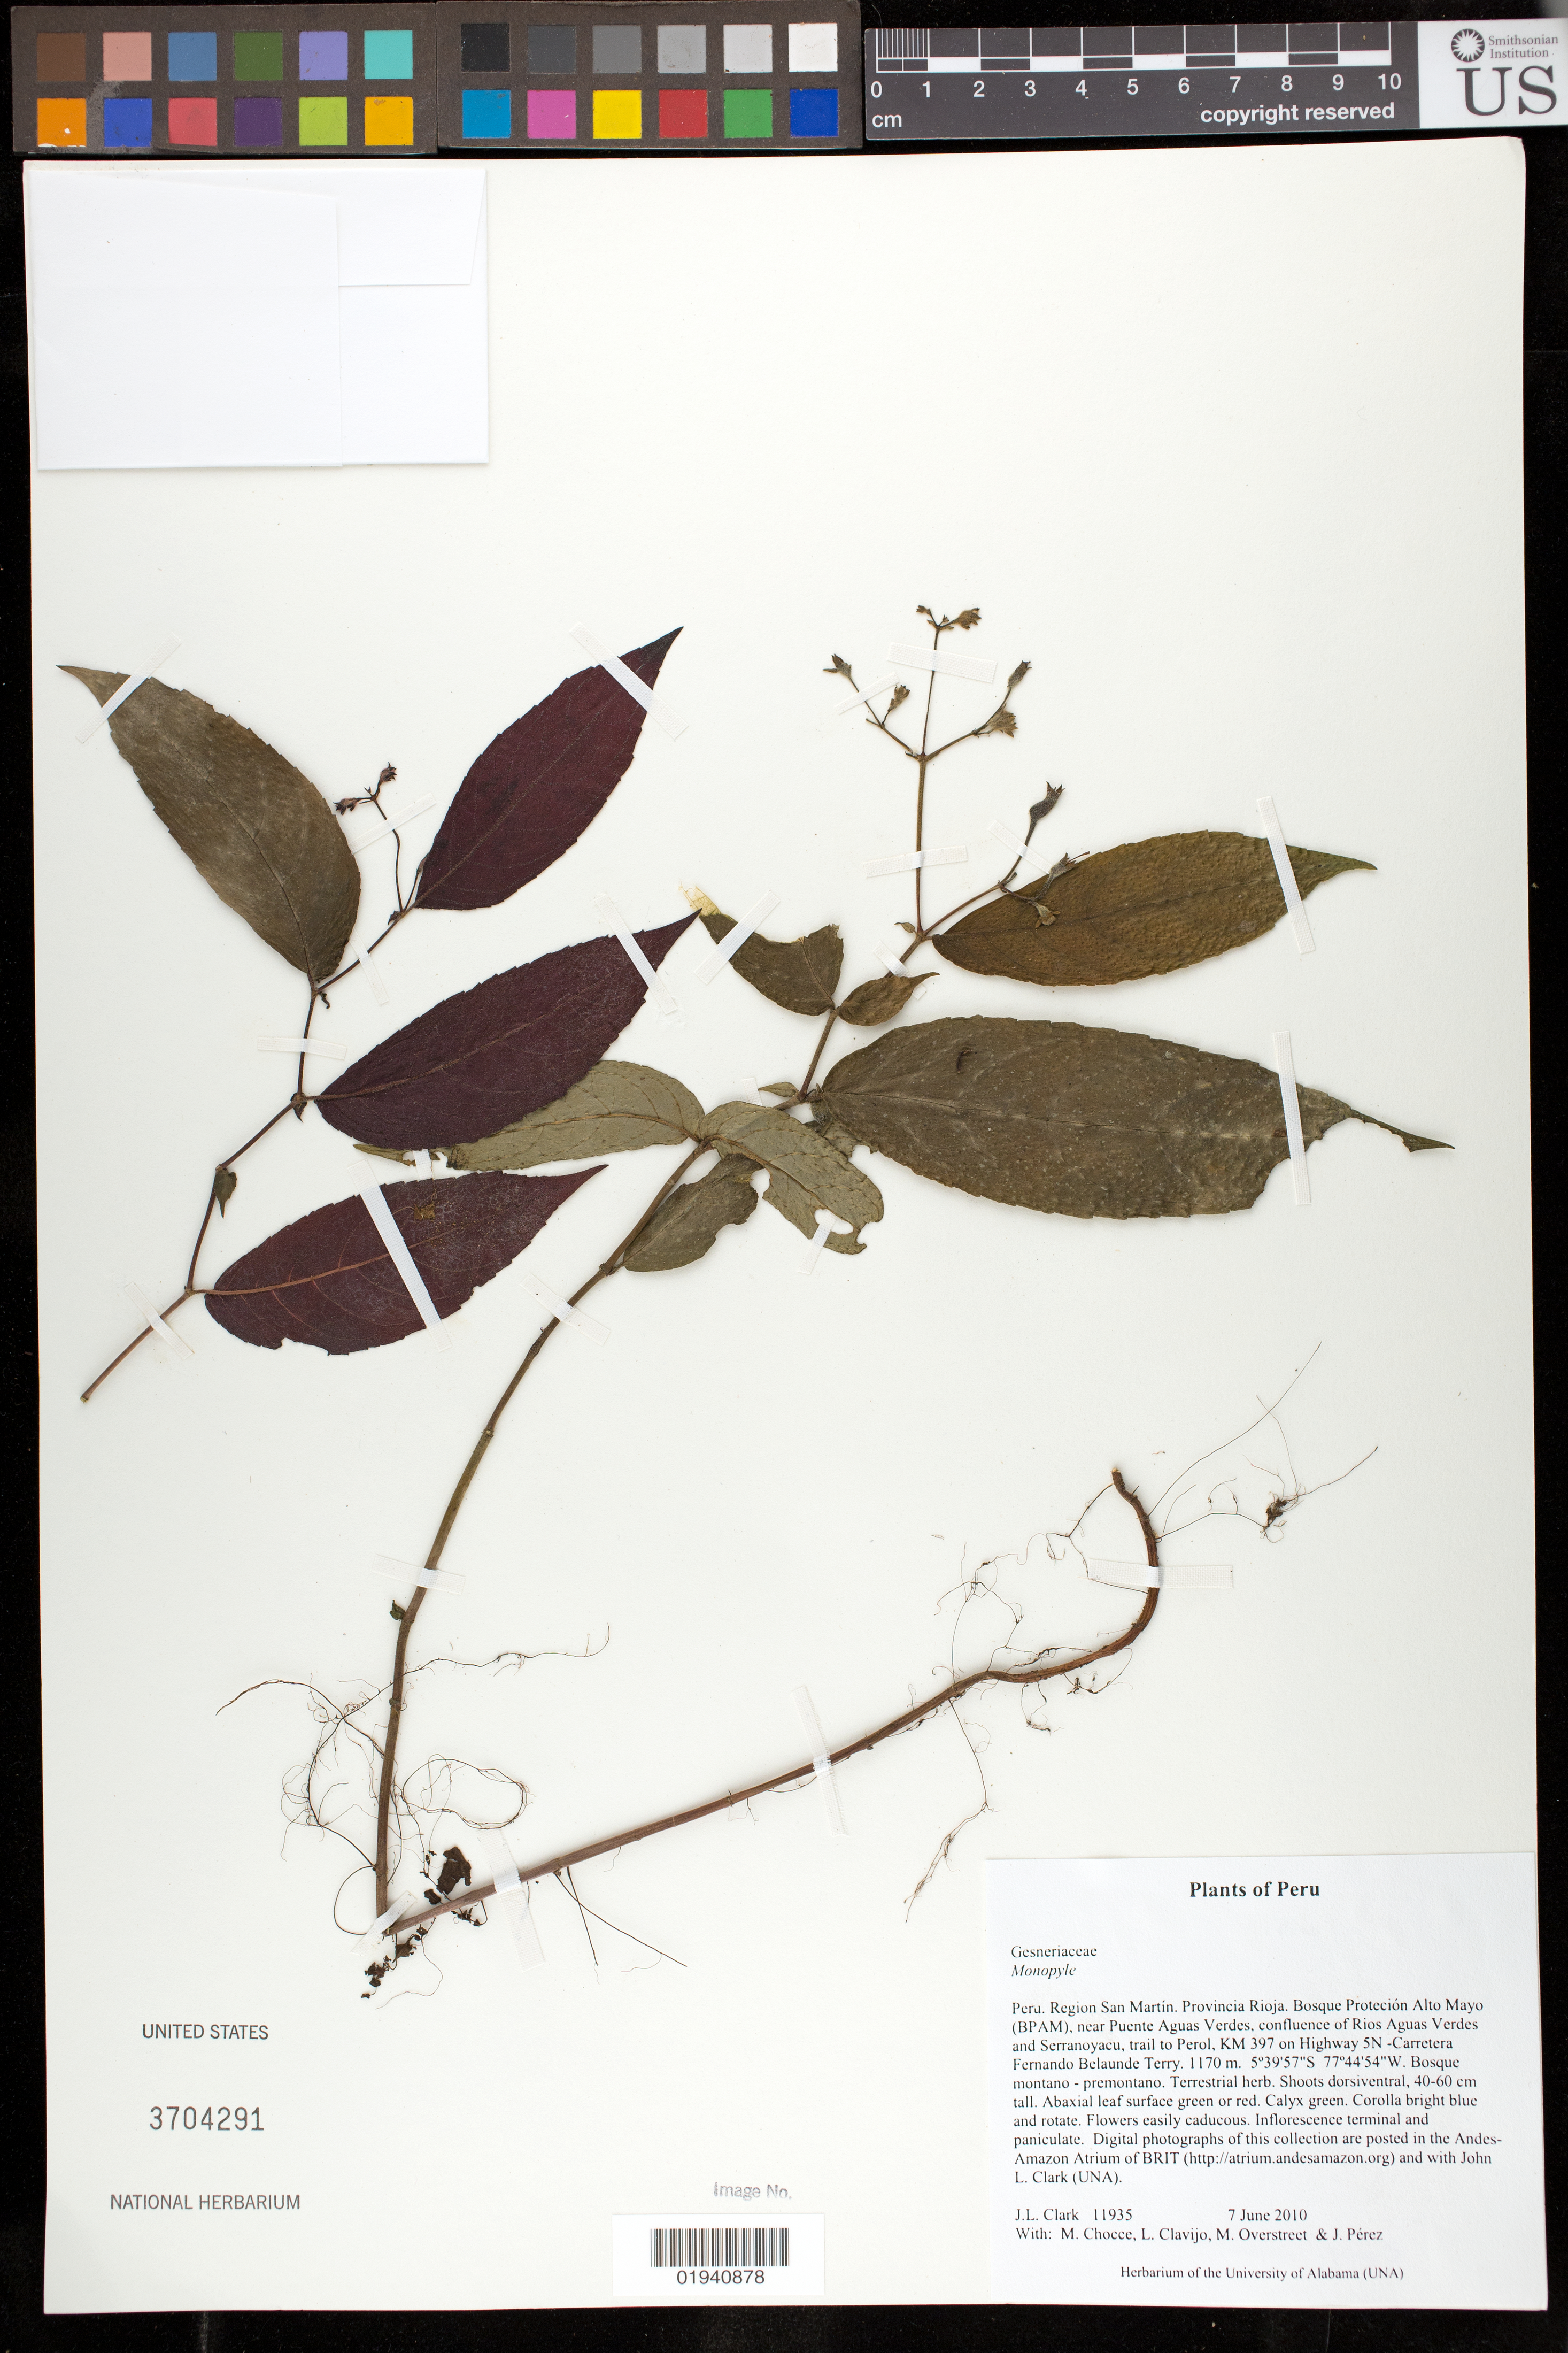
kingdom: Plantae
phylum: Tracheophyta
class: Magnoliopsida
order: Lamiales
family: Gesneriaceae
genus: Monopyle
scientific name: Monopyle sp.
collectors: J. L. Clark, M. Chocce, L. Clavijo, M. Overstreet & J. Perez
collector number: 11935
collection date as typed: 07 Jun 2010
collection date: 2010-06-07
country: Peru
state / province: San Martín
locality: Provincia Rioja. Bosque Protecion Alto Mayo (BPAM), near Puente Aguas Verdes, confluence of Rios Aguas Verdes and Serranoyacu, KM 397 on Highway 5N-Carretera Fernando Belaunde Terry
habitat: Bosque montano- premontano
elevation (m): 1170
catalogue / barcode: US 3704291